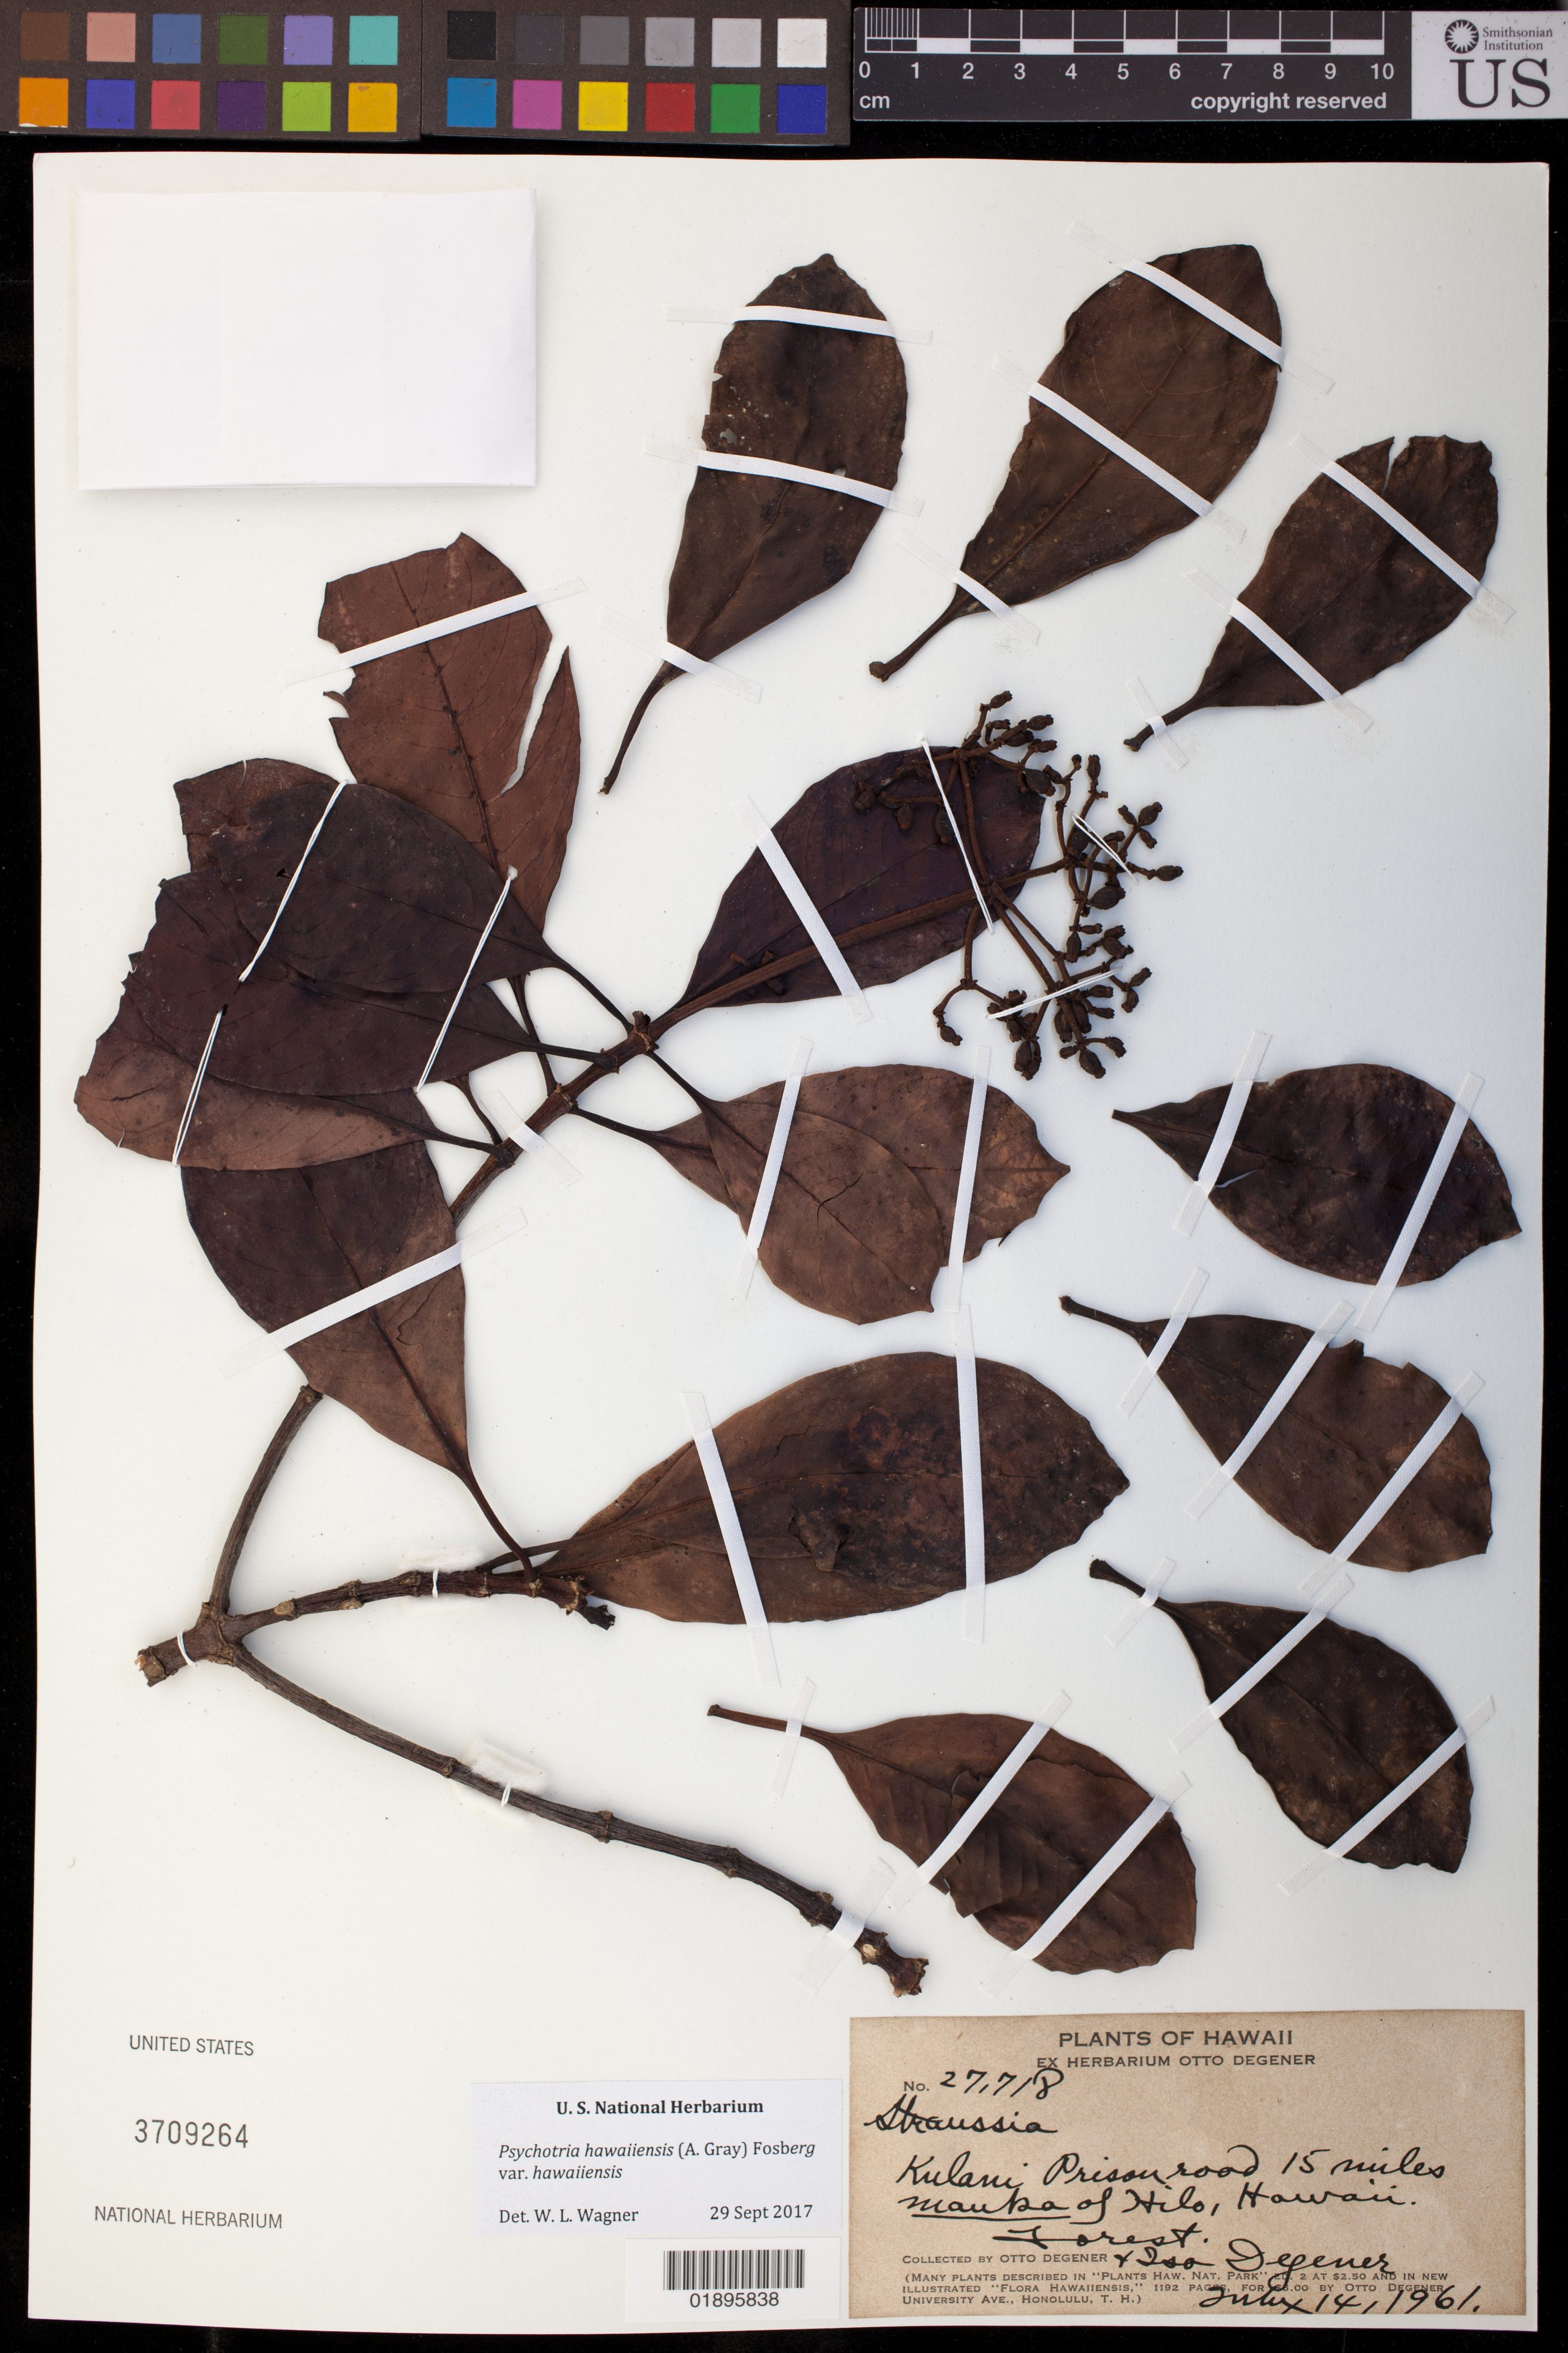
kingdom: Plantae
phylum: Tracheophyta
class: Magnoliopsida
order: Gentianales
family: Rubiaceae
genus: Psychotria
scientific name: Psychotria hawaiiensis var. hawaiiensis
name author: (A. Gray) Fosberg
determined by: Wagner, W. L., (BOT), Smithsonian Institution - National Museum of Natural History (UNITED STATES)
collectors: O. Degener & I. Degener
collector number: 27718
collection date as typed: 14 Jul 1961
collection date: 1961-07-14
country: United States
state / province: Hawaii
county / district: Hawaii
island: Hawaii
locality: Kulani Prison Road, 15 miles mauka of Hilo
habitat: Forest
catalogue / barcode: US 3709264